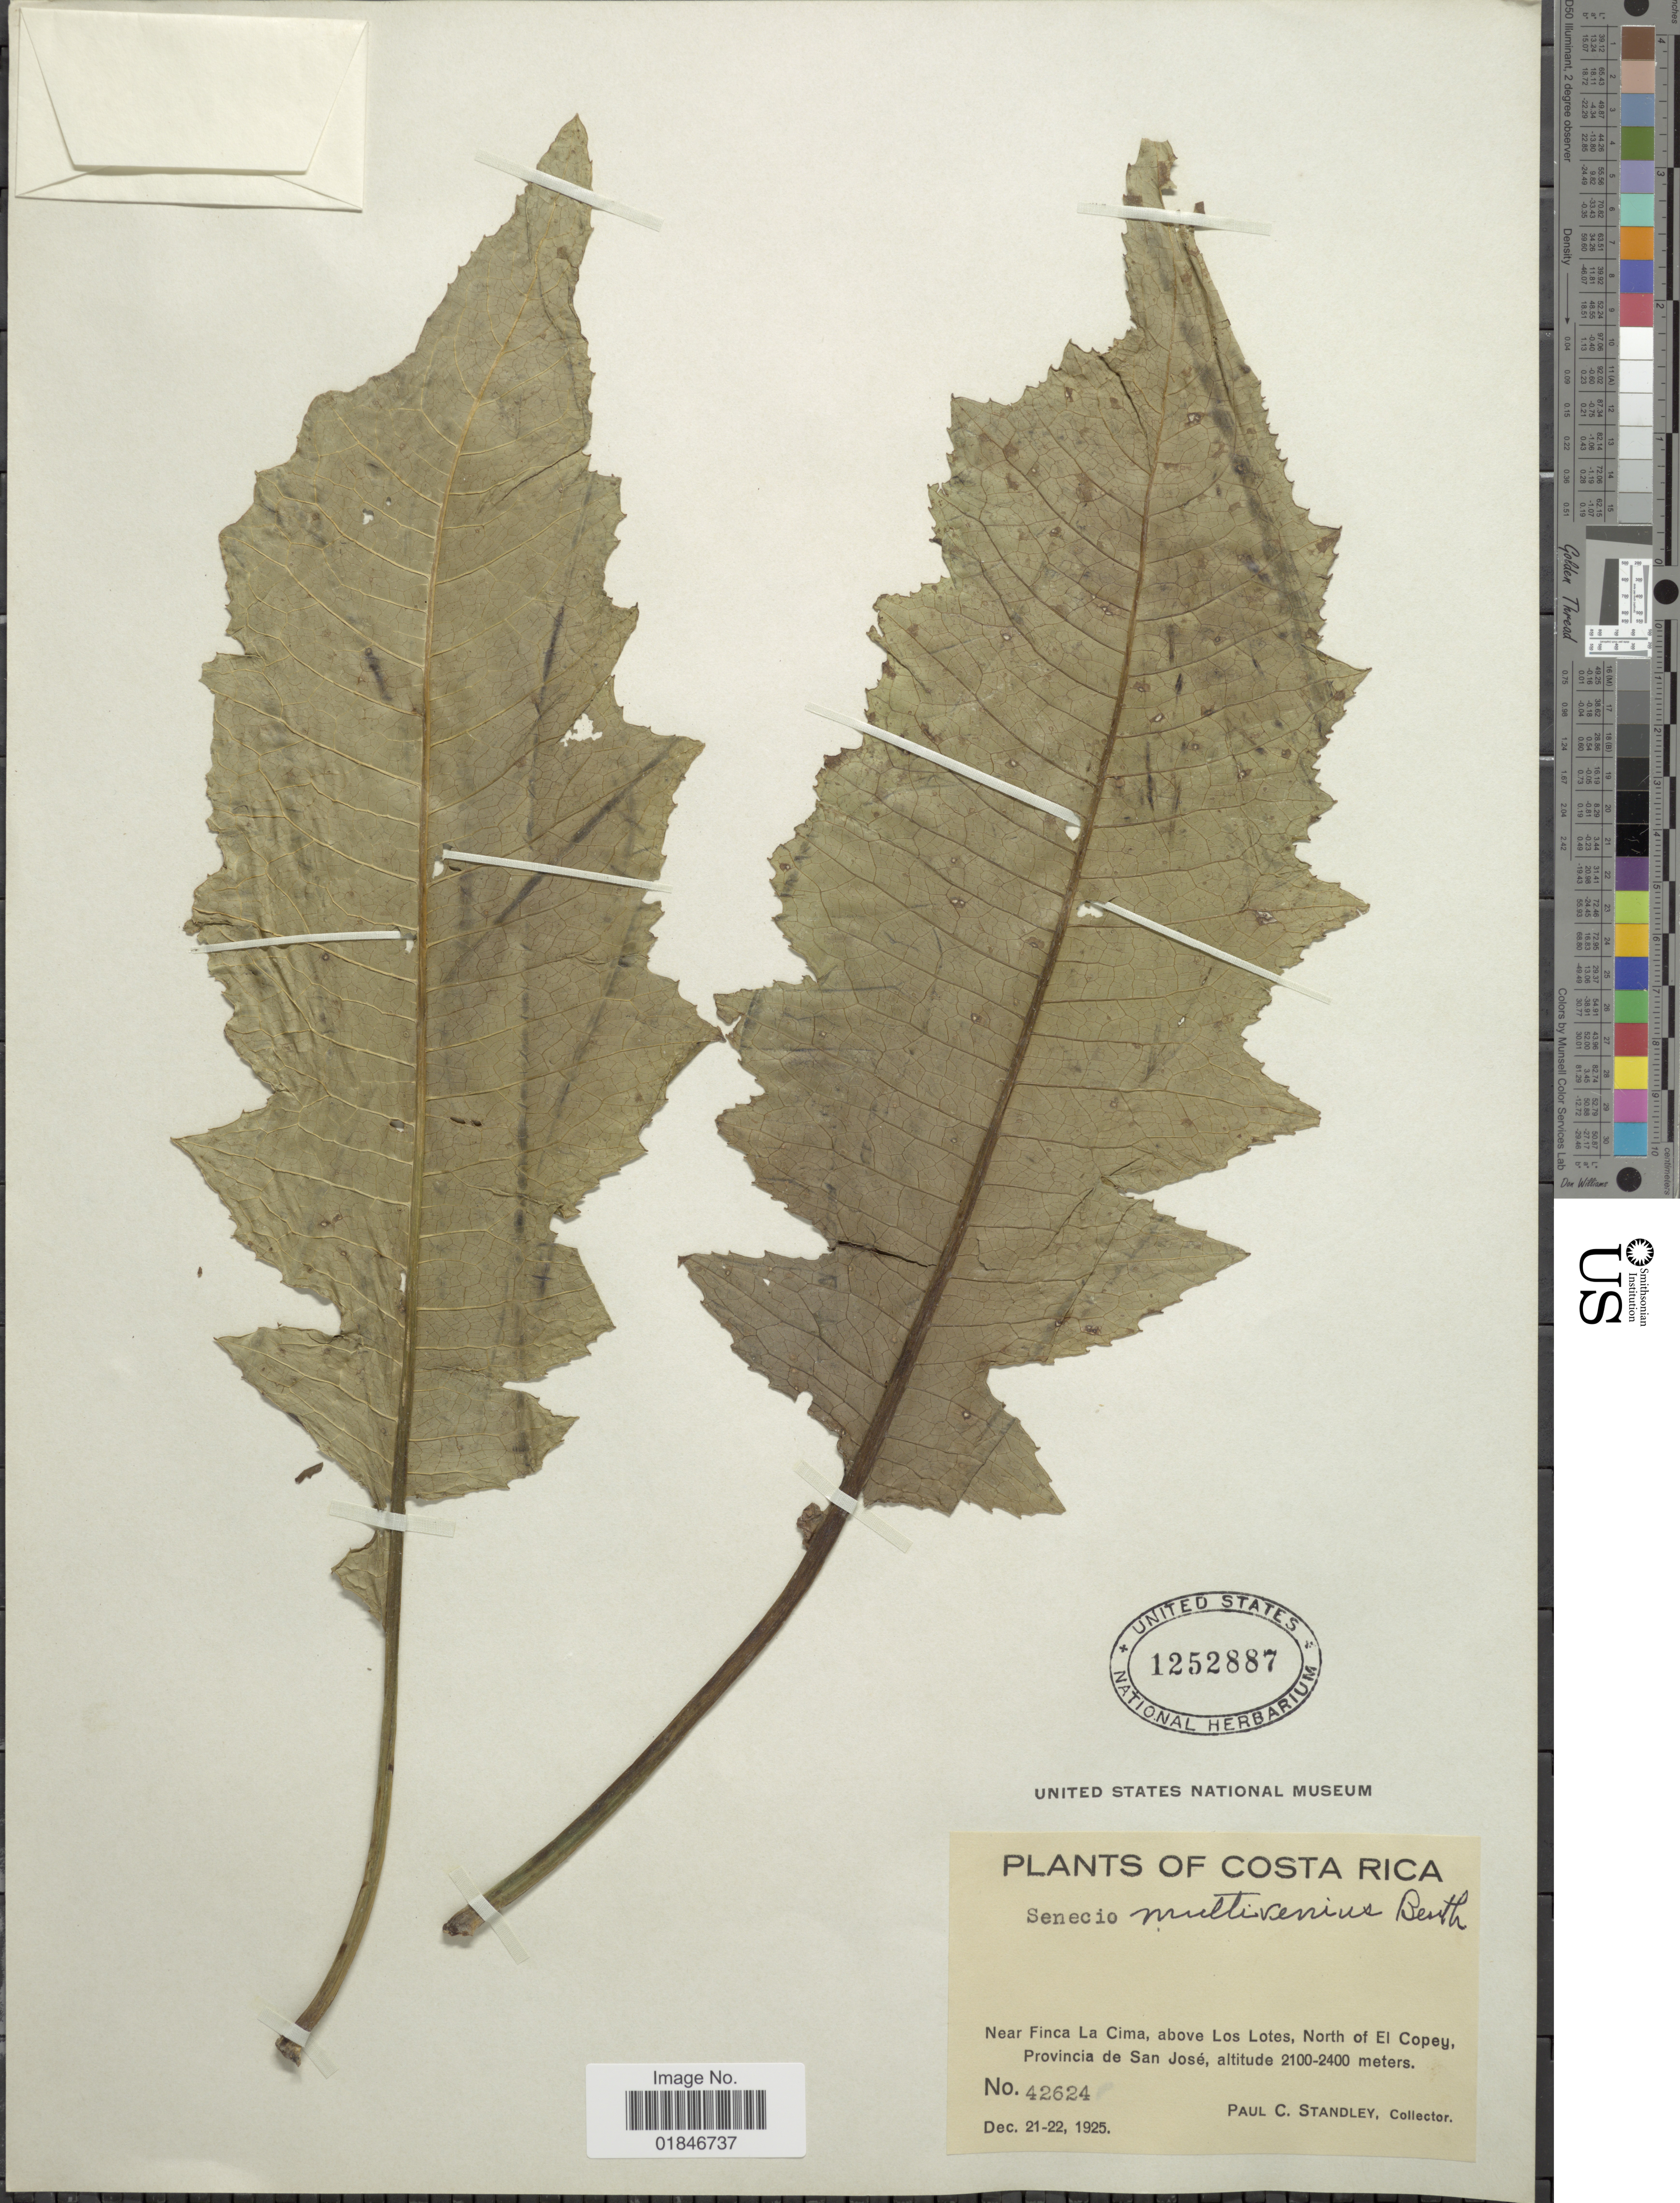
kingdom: Plantae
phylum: Tracheophyta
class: Magnoliopsida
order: Asterales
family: Asteraceae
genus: Jessea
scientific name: Jessea multivenia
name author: (Benth.) H. Rob. & Cuatrec.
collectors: P. C. Standley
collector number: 42624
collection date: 1925-12-21/1925-12-22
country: Costa Rica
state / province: San José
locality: Near Finca La Cima, above Los Lotes , North of El Copey, Provincia de San Jose.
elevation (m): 2100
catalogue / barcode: US 1252887